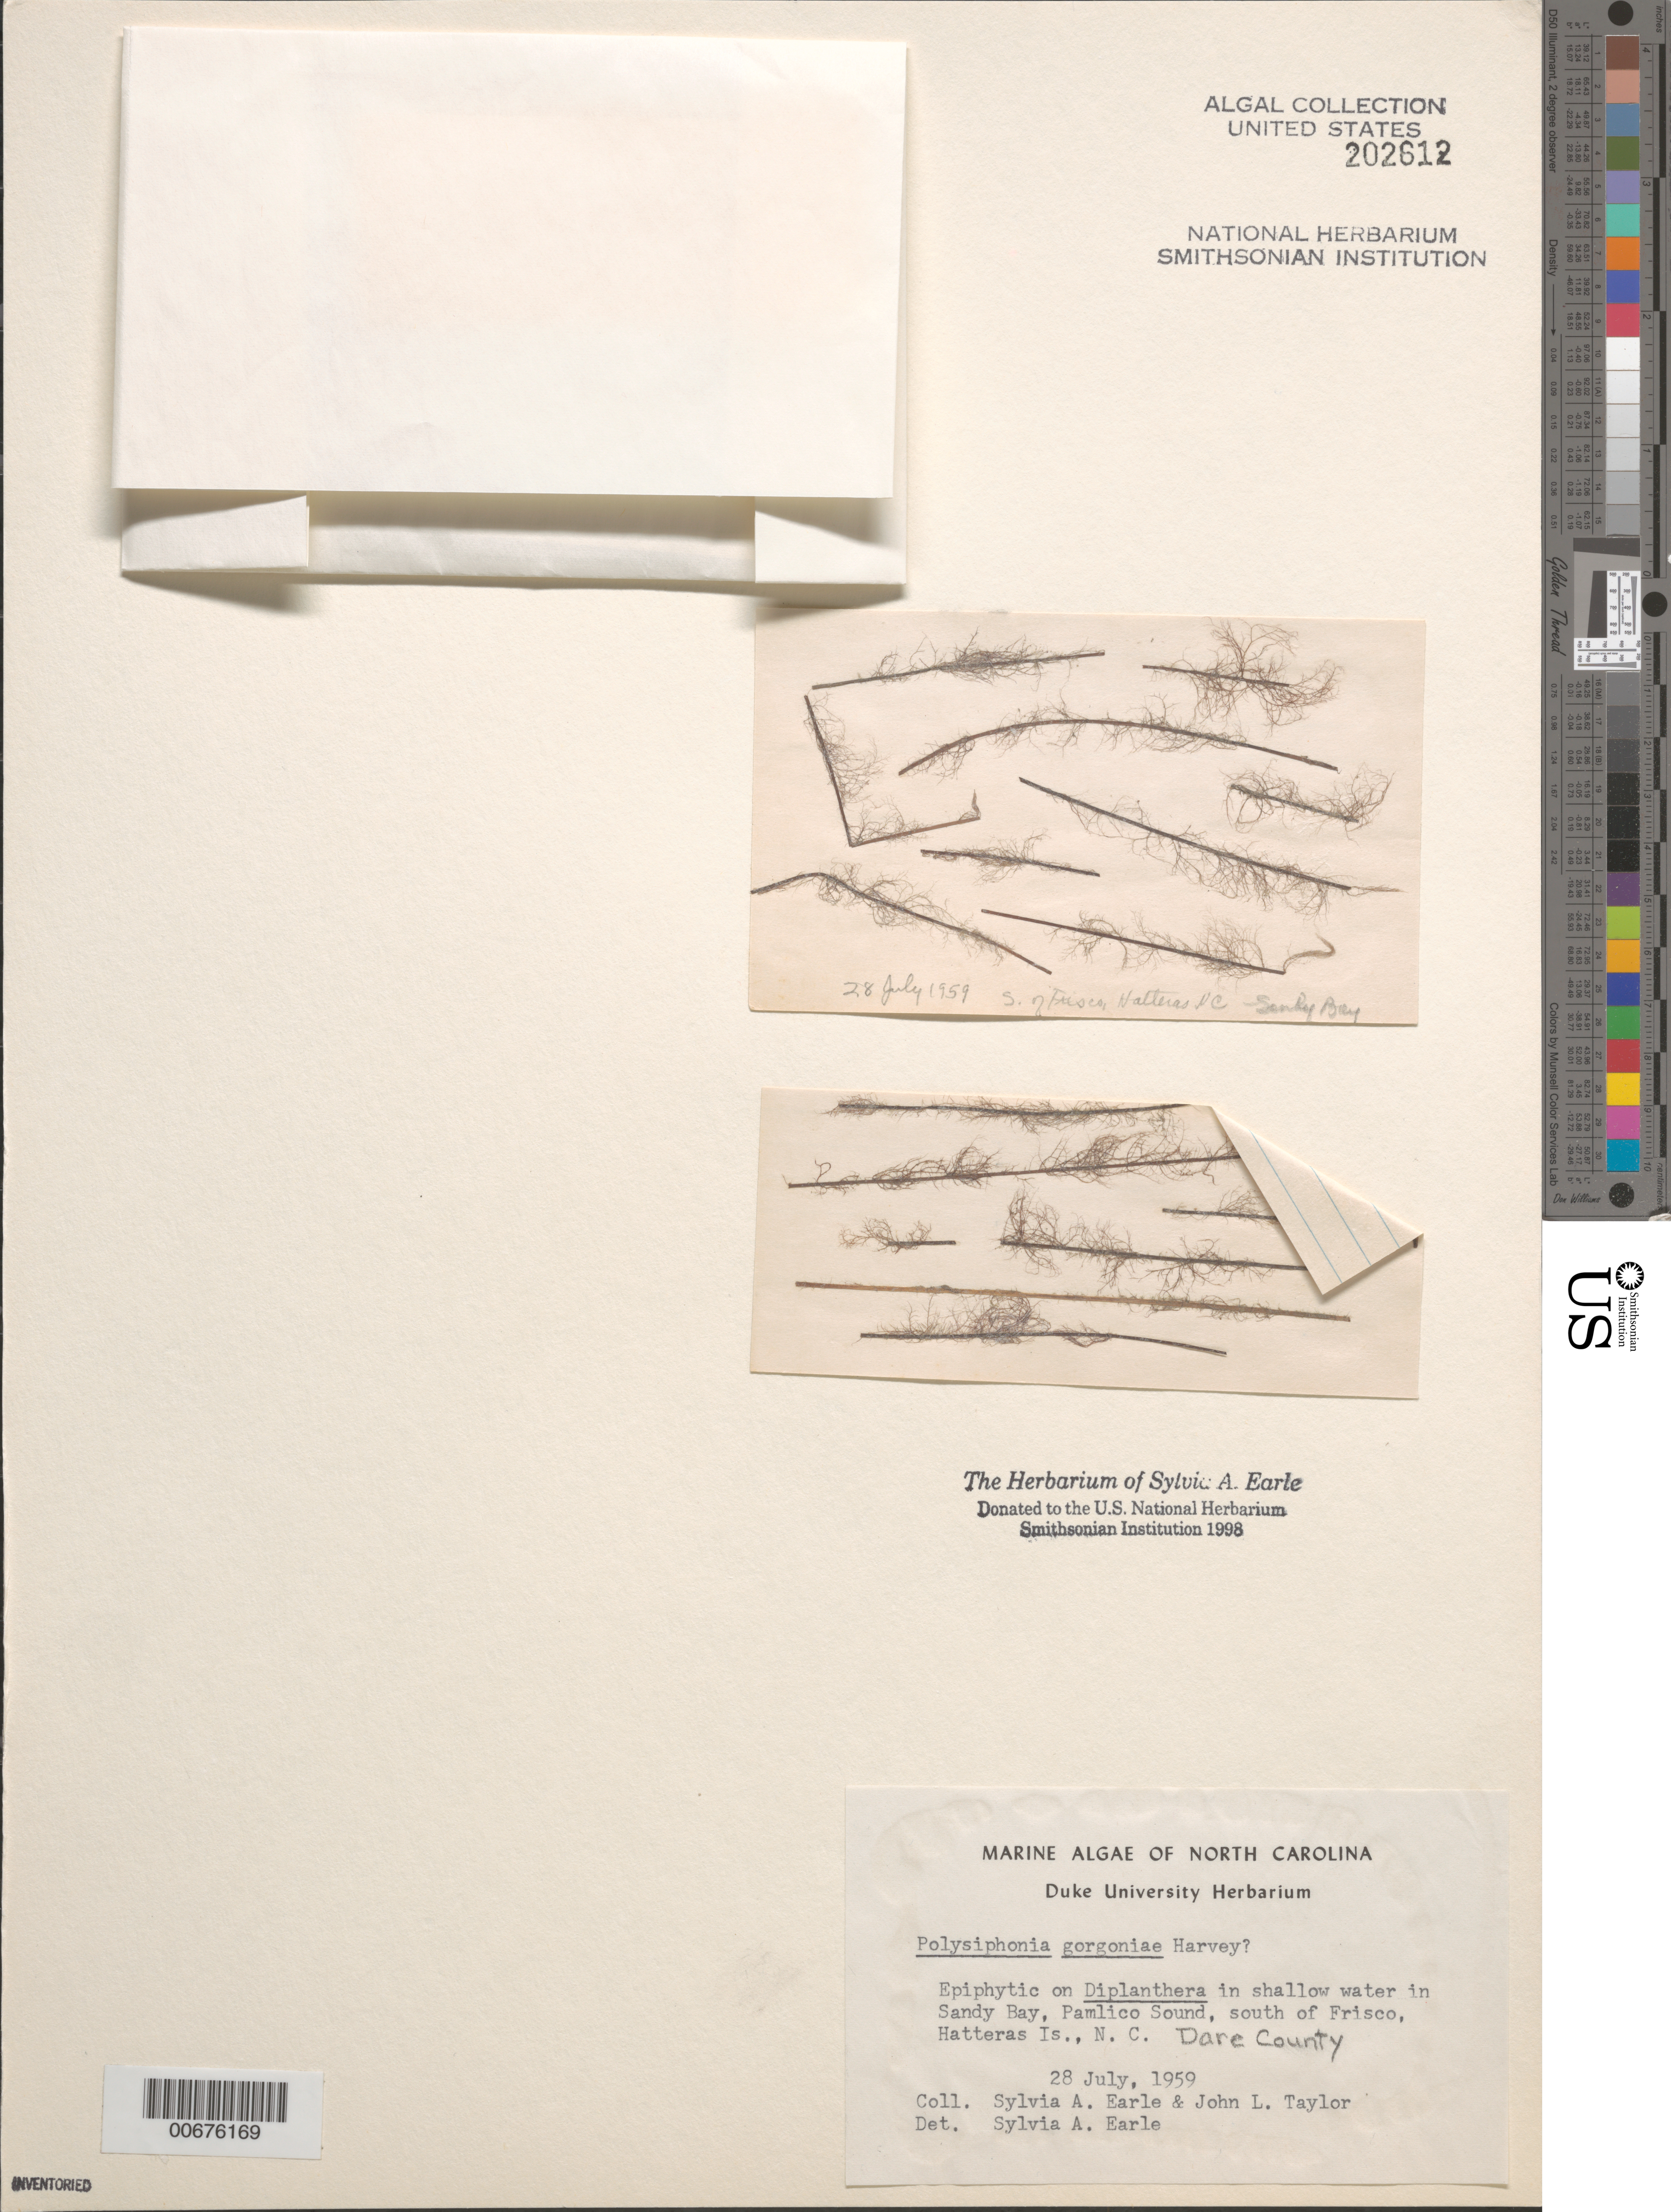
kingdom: Plantae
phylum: Rhodophyta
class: Florideophyceae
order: Ceramiales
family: Rhodomelaceae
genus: Melanothamnus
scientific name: Melanothamnus gorgoniae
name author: (Harvey) Diaz-Tapia & Maggs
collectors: S. A. Earle & J. L. Taylor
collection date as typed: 28 Jul 1959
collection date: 1959-07-28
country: United States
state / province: North Carolina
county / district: Dare County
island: Hatteras Island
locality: Sandy Bay, Pamlico Sound, south of Frisco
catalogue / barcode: US 202612